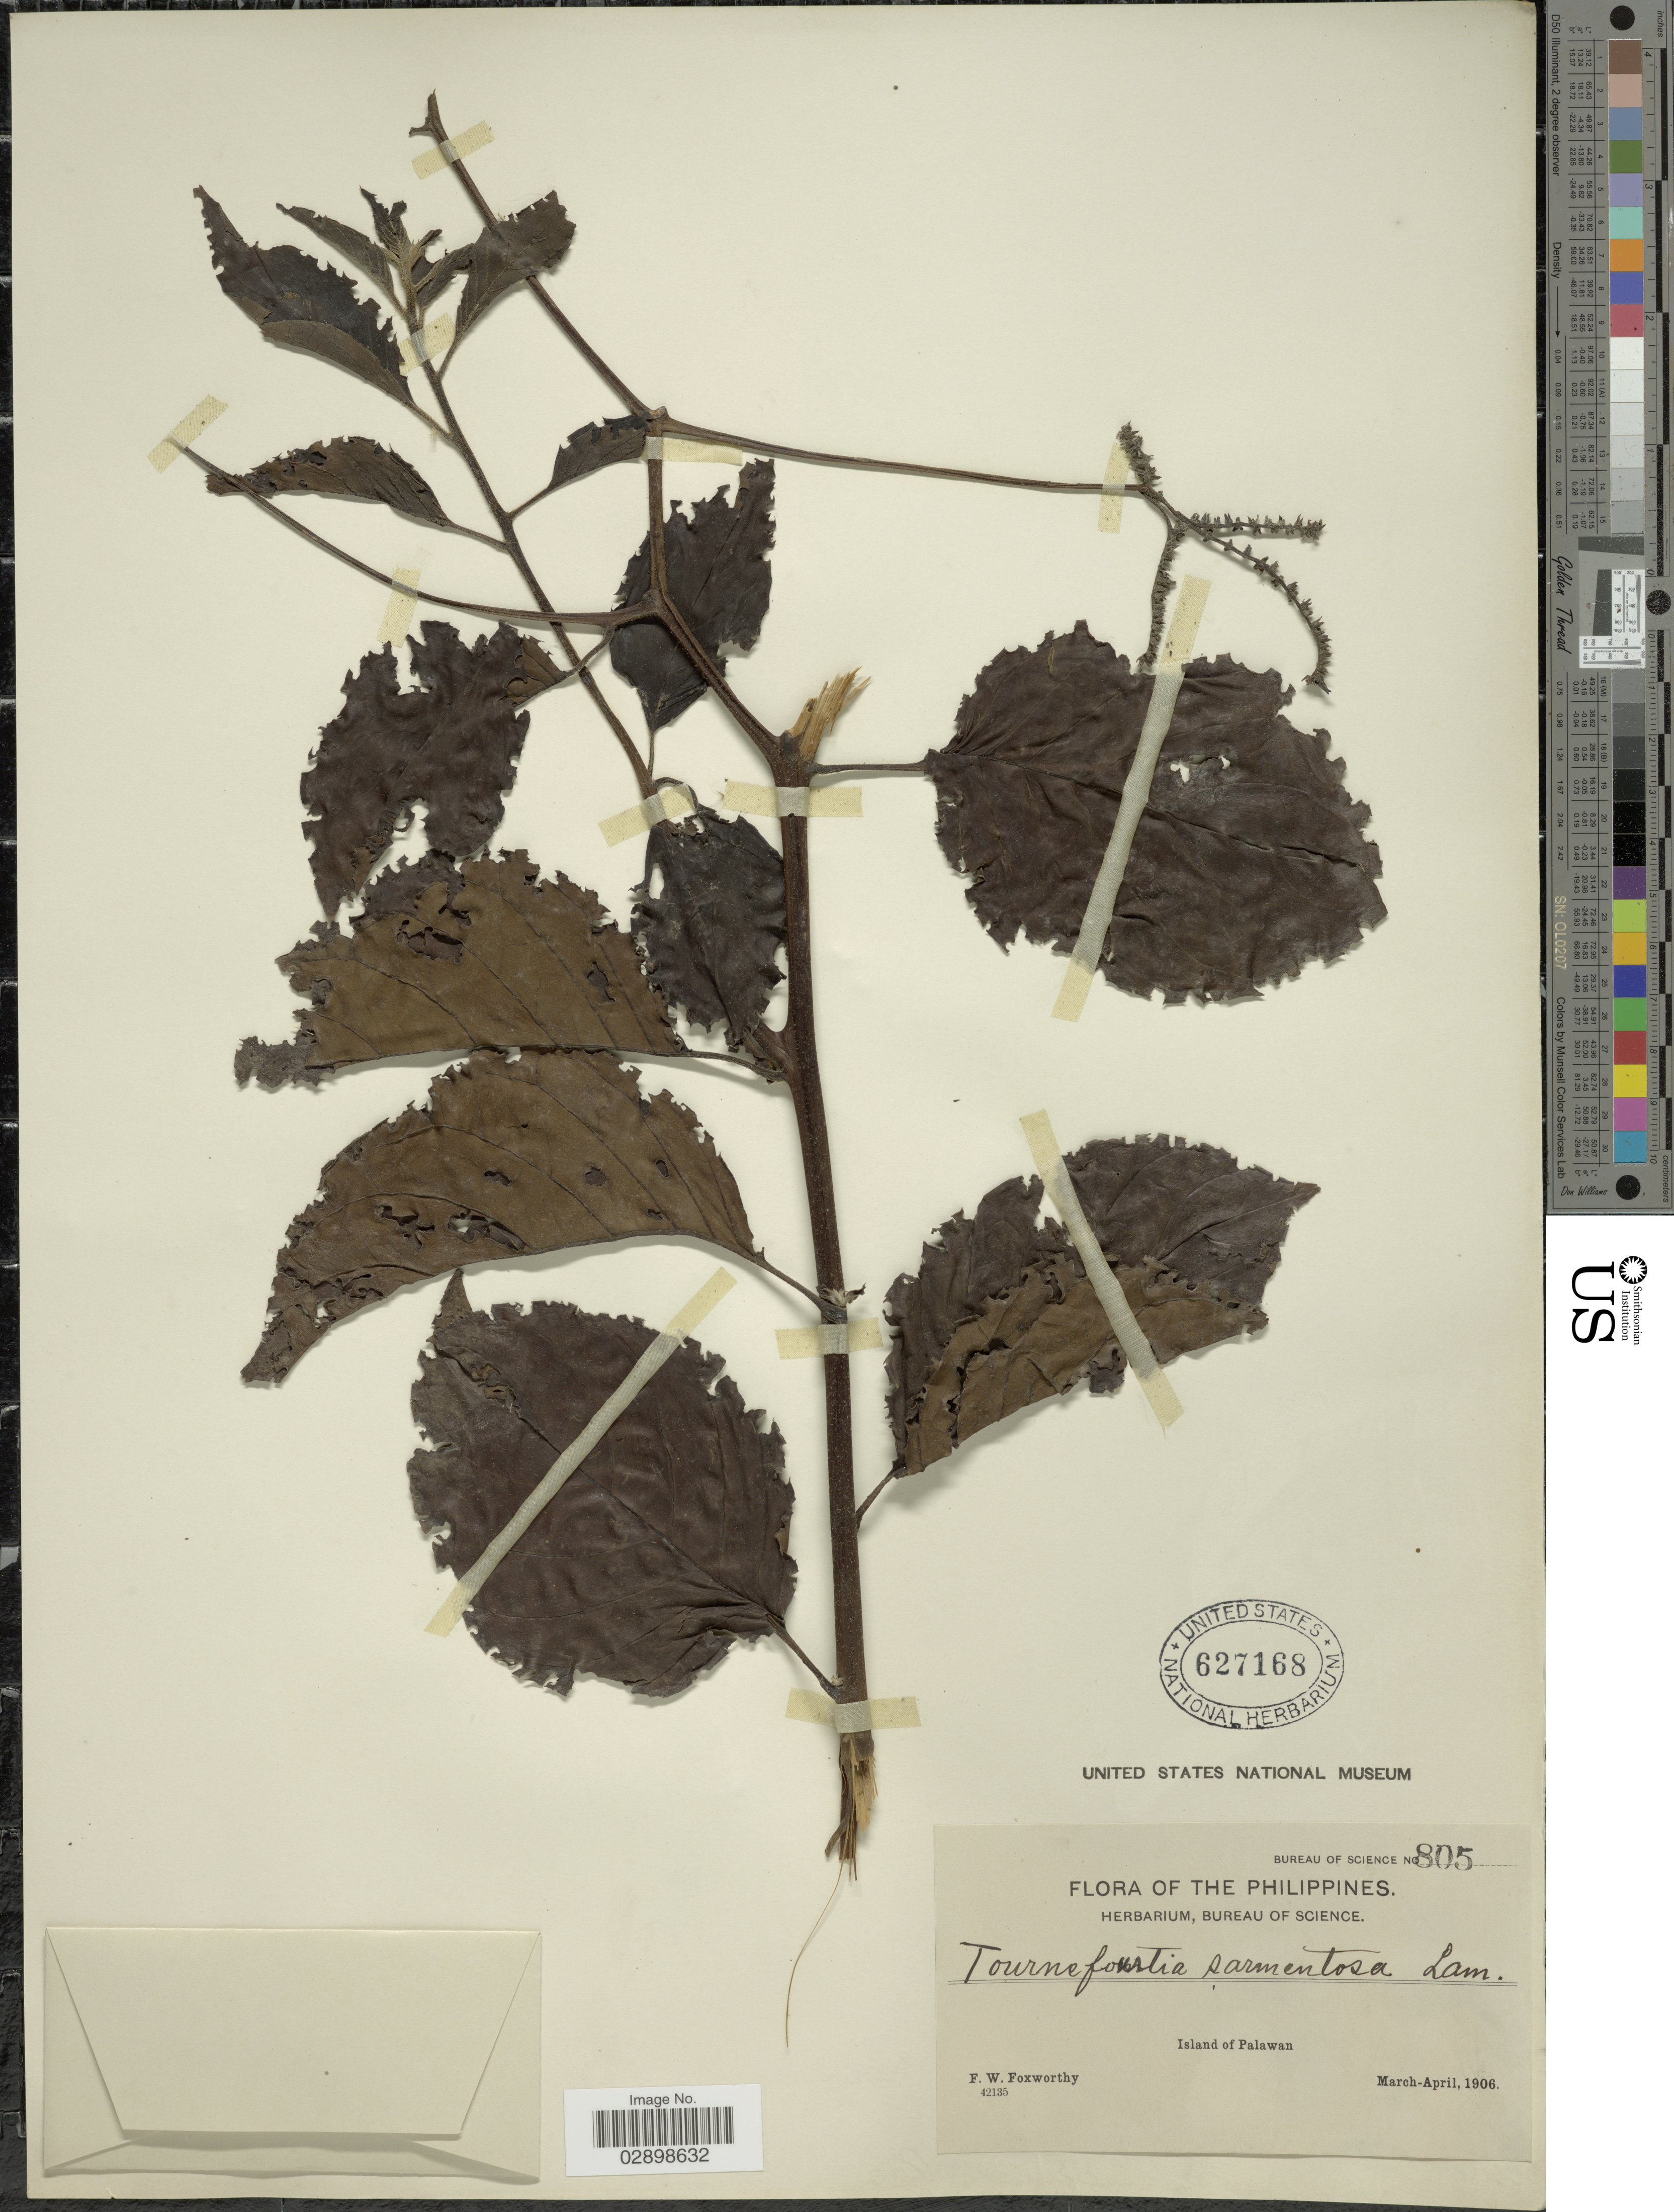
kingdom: Plantae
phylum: Tracheophyta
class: Magnoliopsida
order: Boraginales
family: Heliotropiaceae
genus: Tournefortia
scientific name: Tournefortia sarmentosa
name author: Lam.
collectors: F. W. Foxworthy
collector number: Bureau of Science 805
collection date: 1906-03/1906-04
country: Philippines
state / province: Mimaropa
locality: Island of Palawan.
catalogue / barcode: US 627168